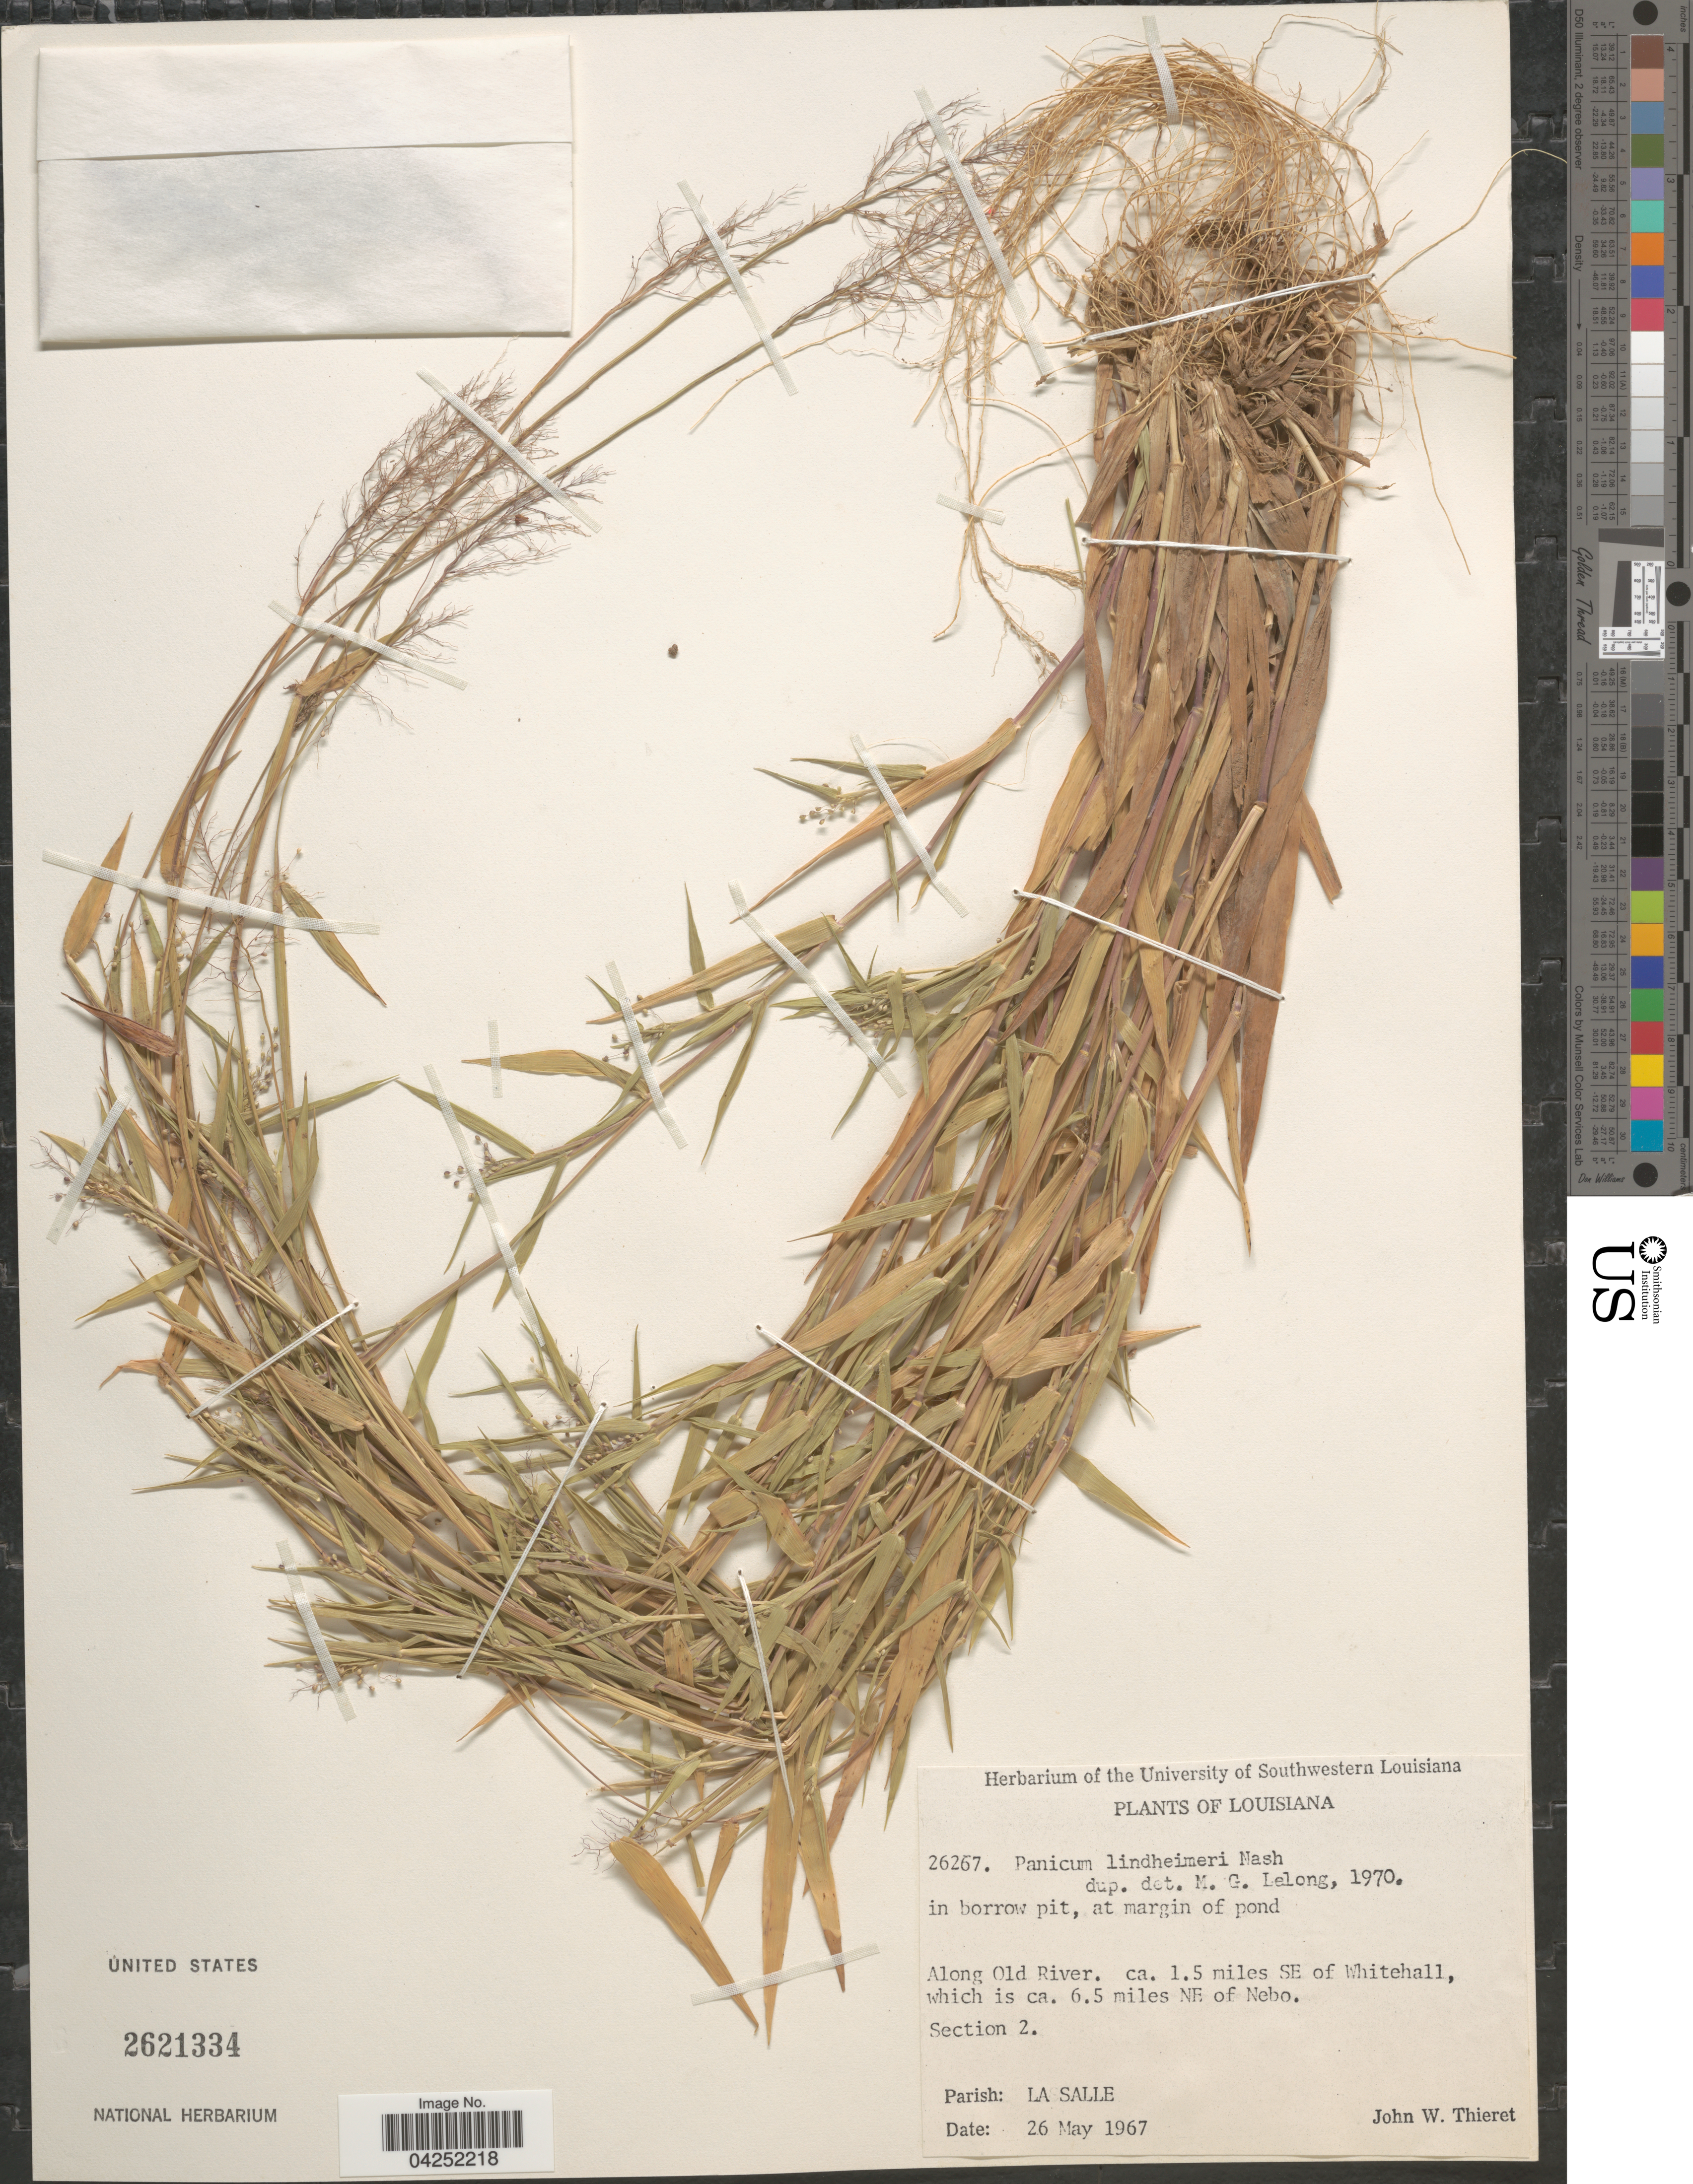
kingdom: Plantae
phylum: Tracheophyta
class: Liliopsida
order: Poales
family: Poaceae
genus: Dichanthelium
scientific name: Dichanthelium acuminatum var. lindheimeri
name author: (Nash) Gould & C.A. Clark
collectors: J. W. Thieret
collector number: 26267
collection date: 1967-05-26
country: United States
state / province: Louisiana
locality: In borrow pit, at margin of pond. Along Old River. ca. 1.5 miles SE of Whitehall, which is ca. 6.5 miles NE of Nebo. Section 2. Parish: La Salle.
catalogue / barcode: US 2621334